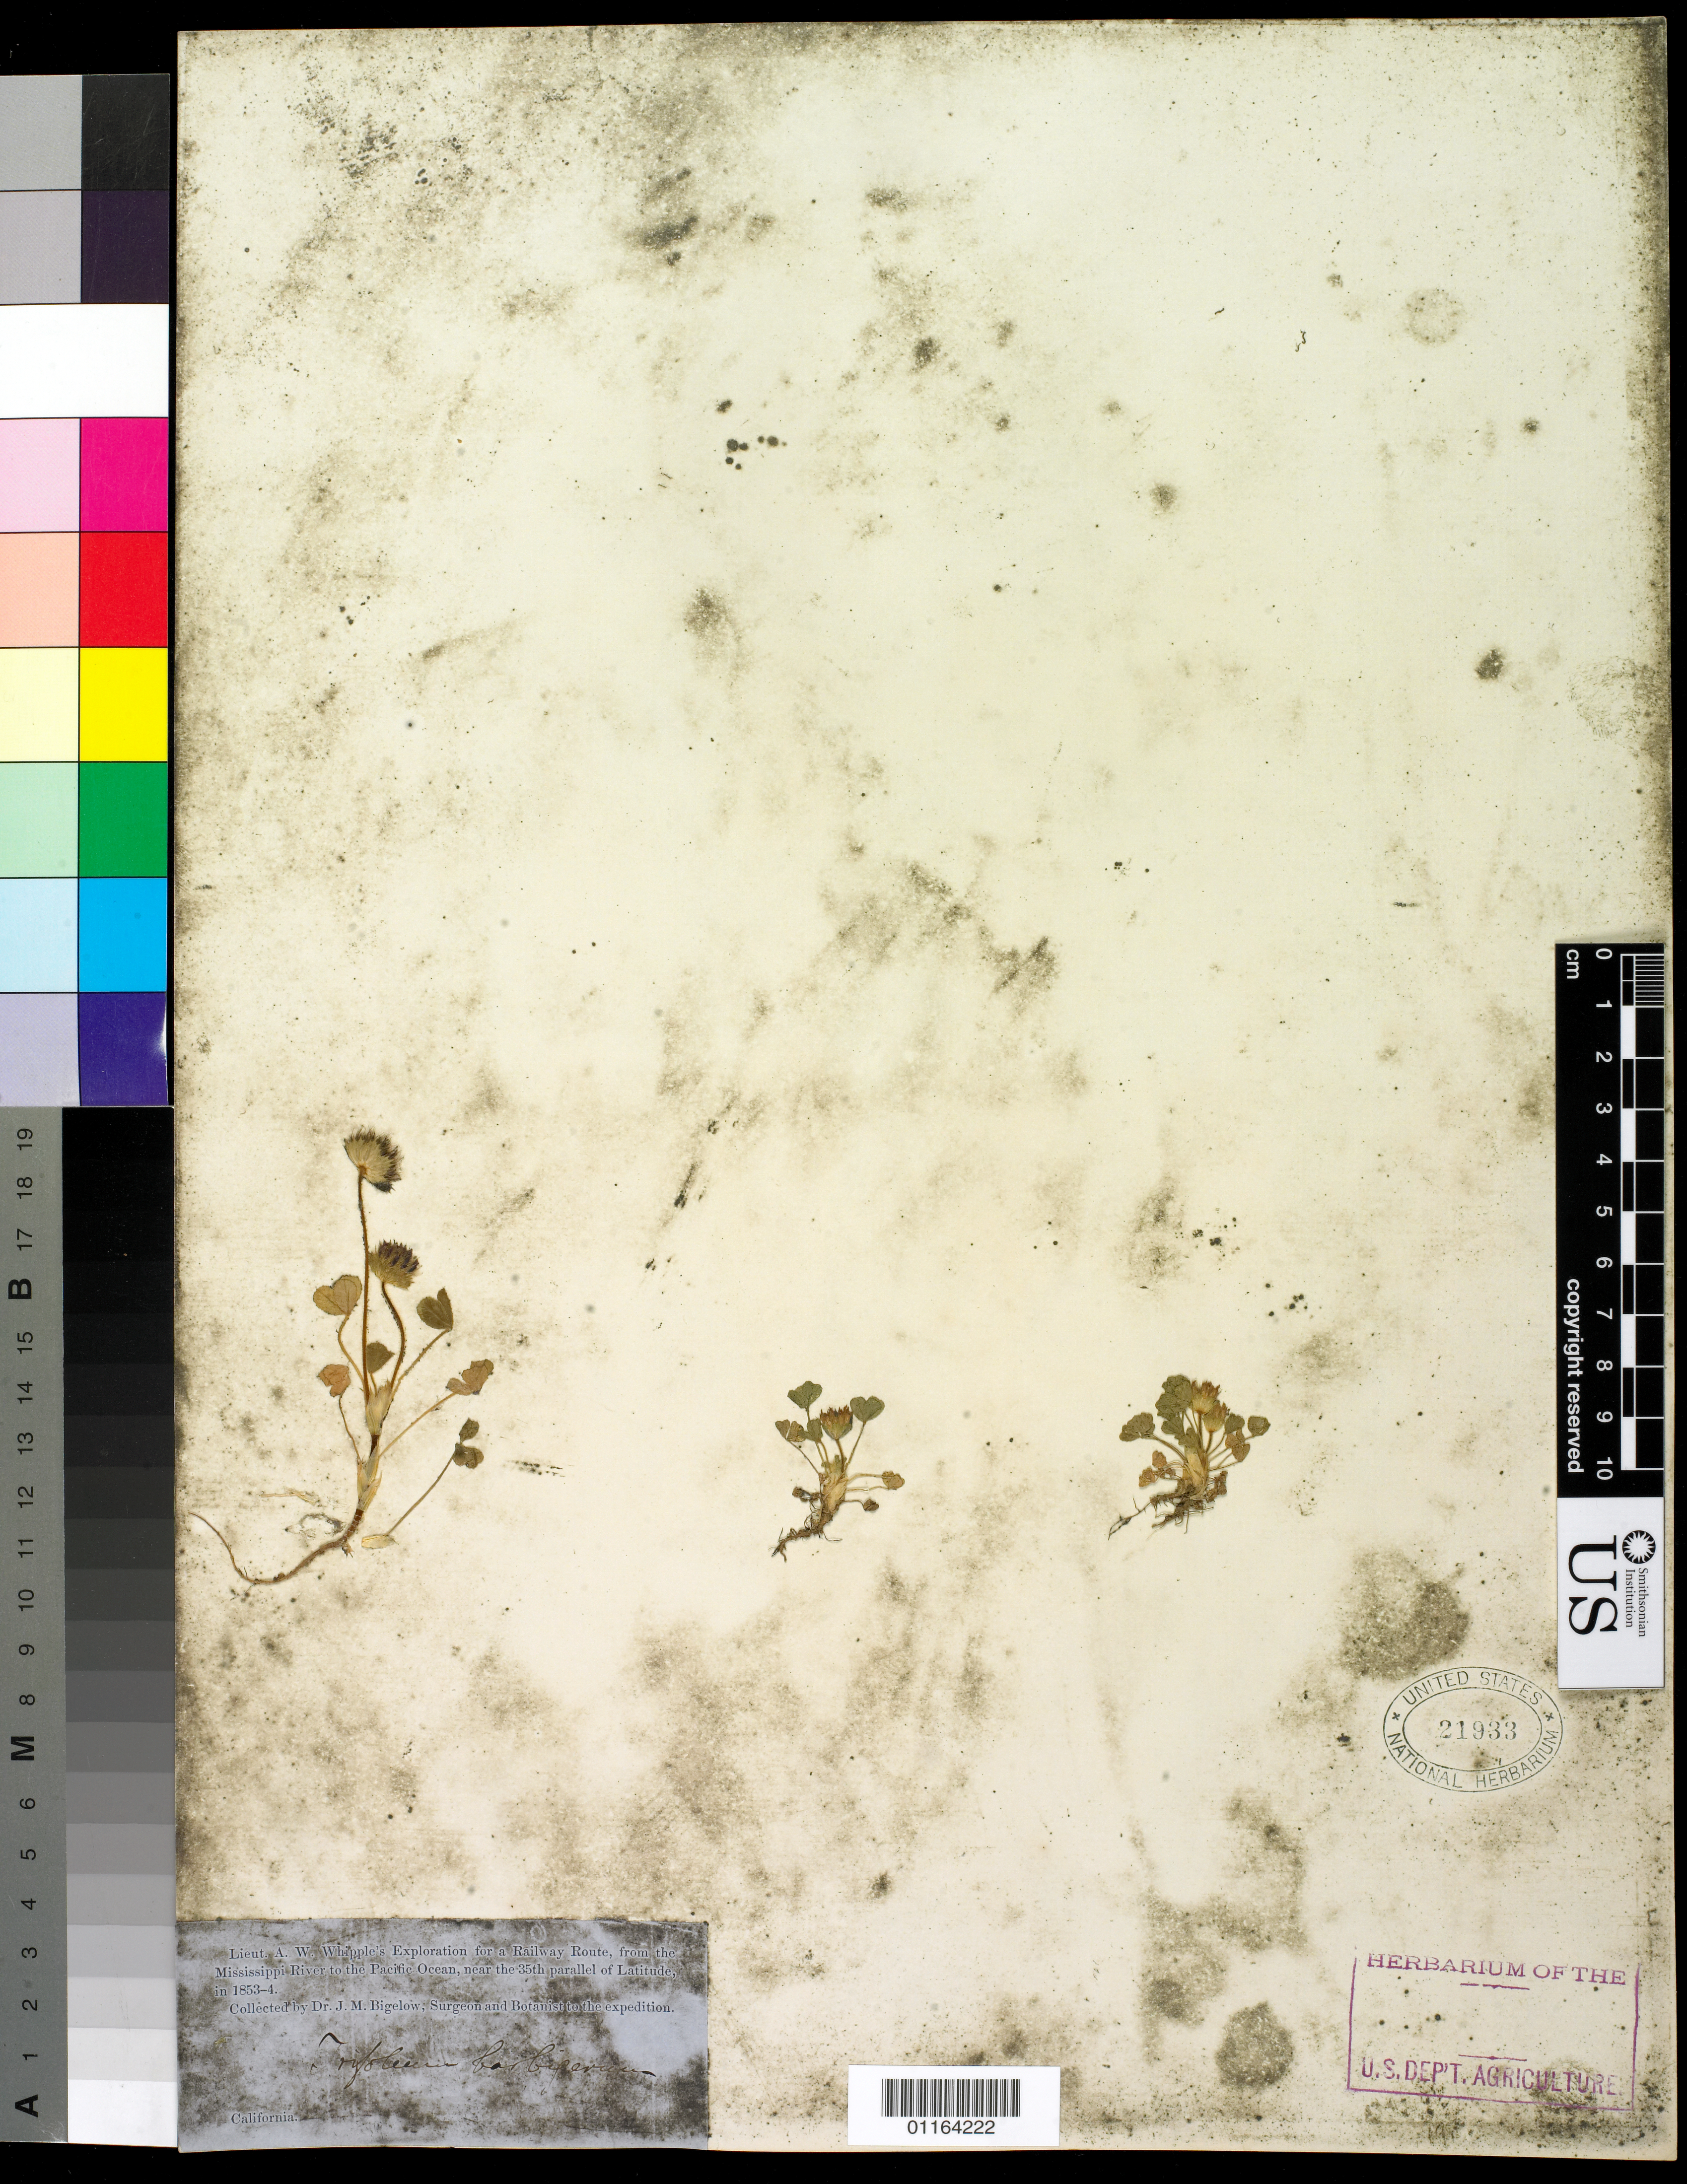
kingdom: Plantae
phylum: Tracheophyta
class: Magnoliopsida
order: Fabales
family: Fabaceae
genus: Trifolium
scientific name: Trifolium barbigerum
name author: Torr.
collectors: J. M. Bigelow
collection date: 1853/1854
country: United States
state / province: California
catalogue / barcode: US 21933